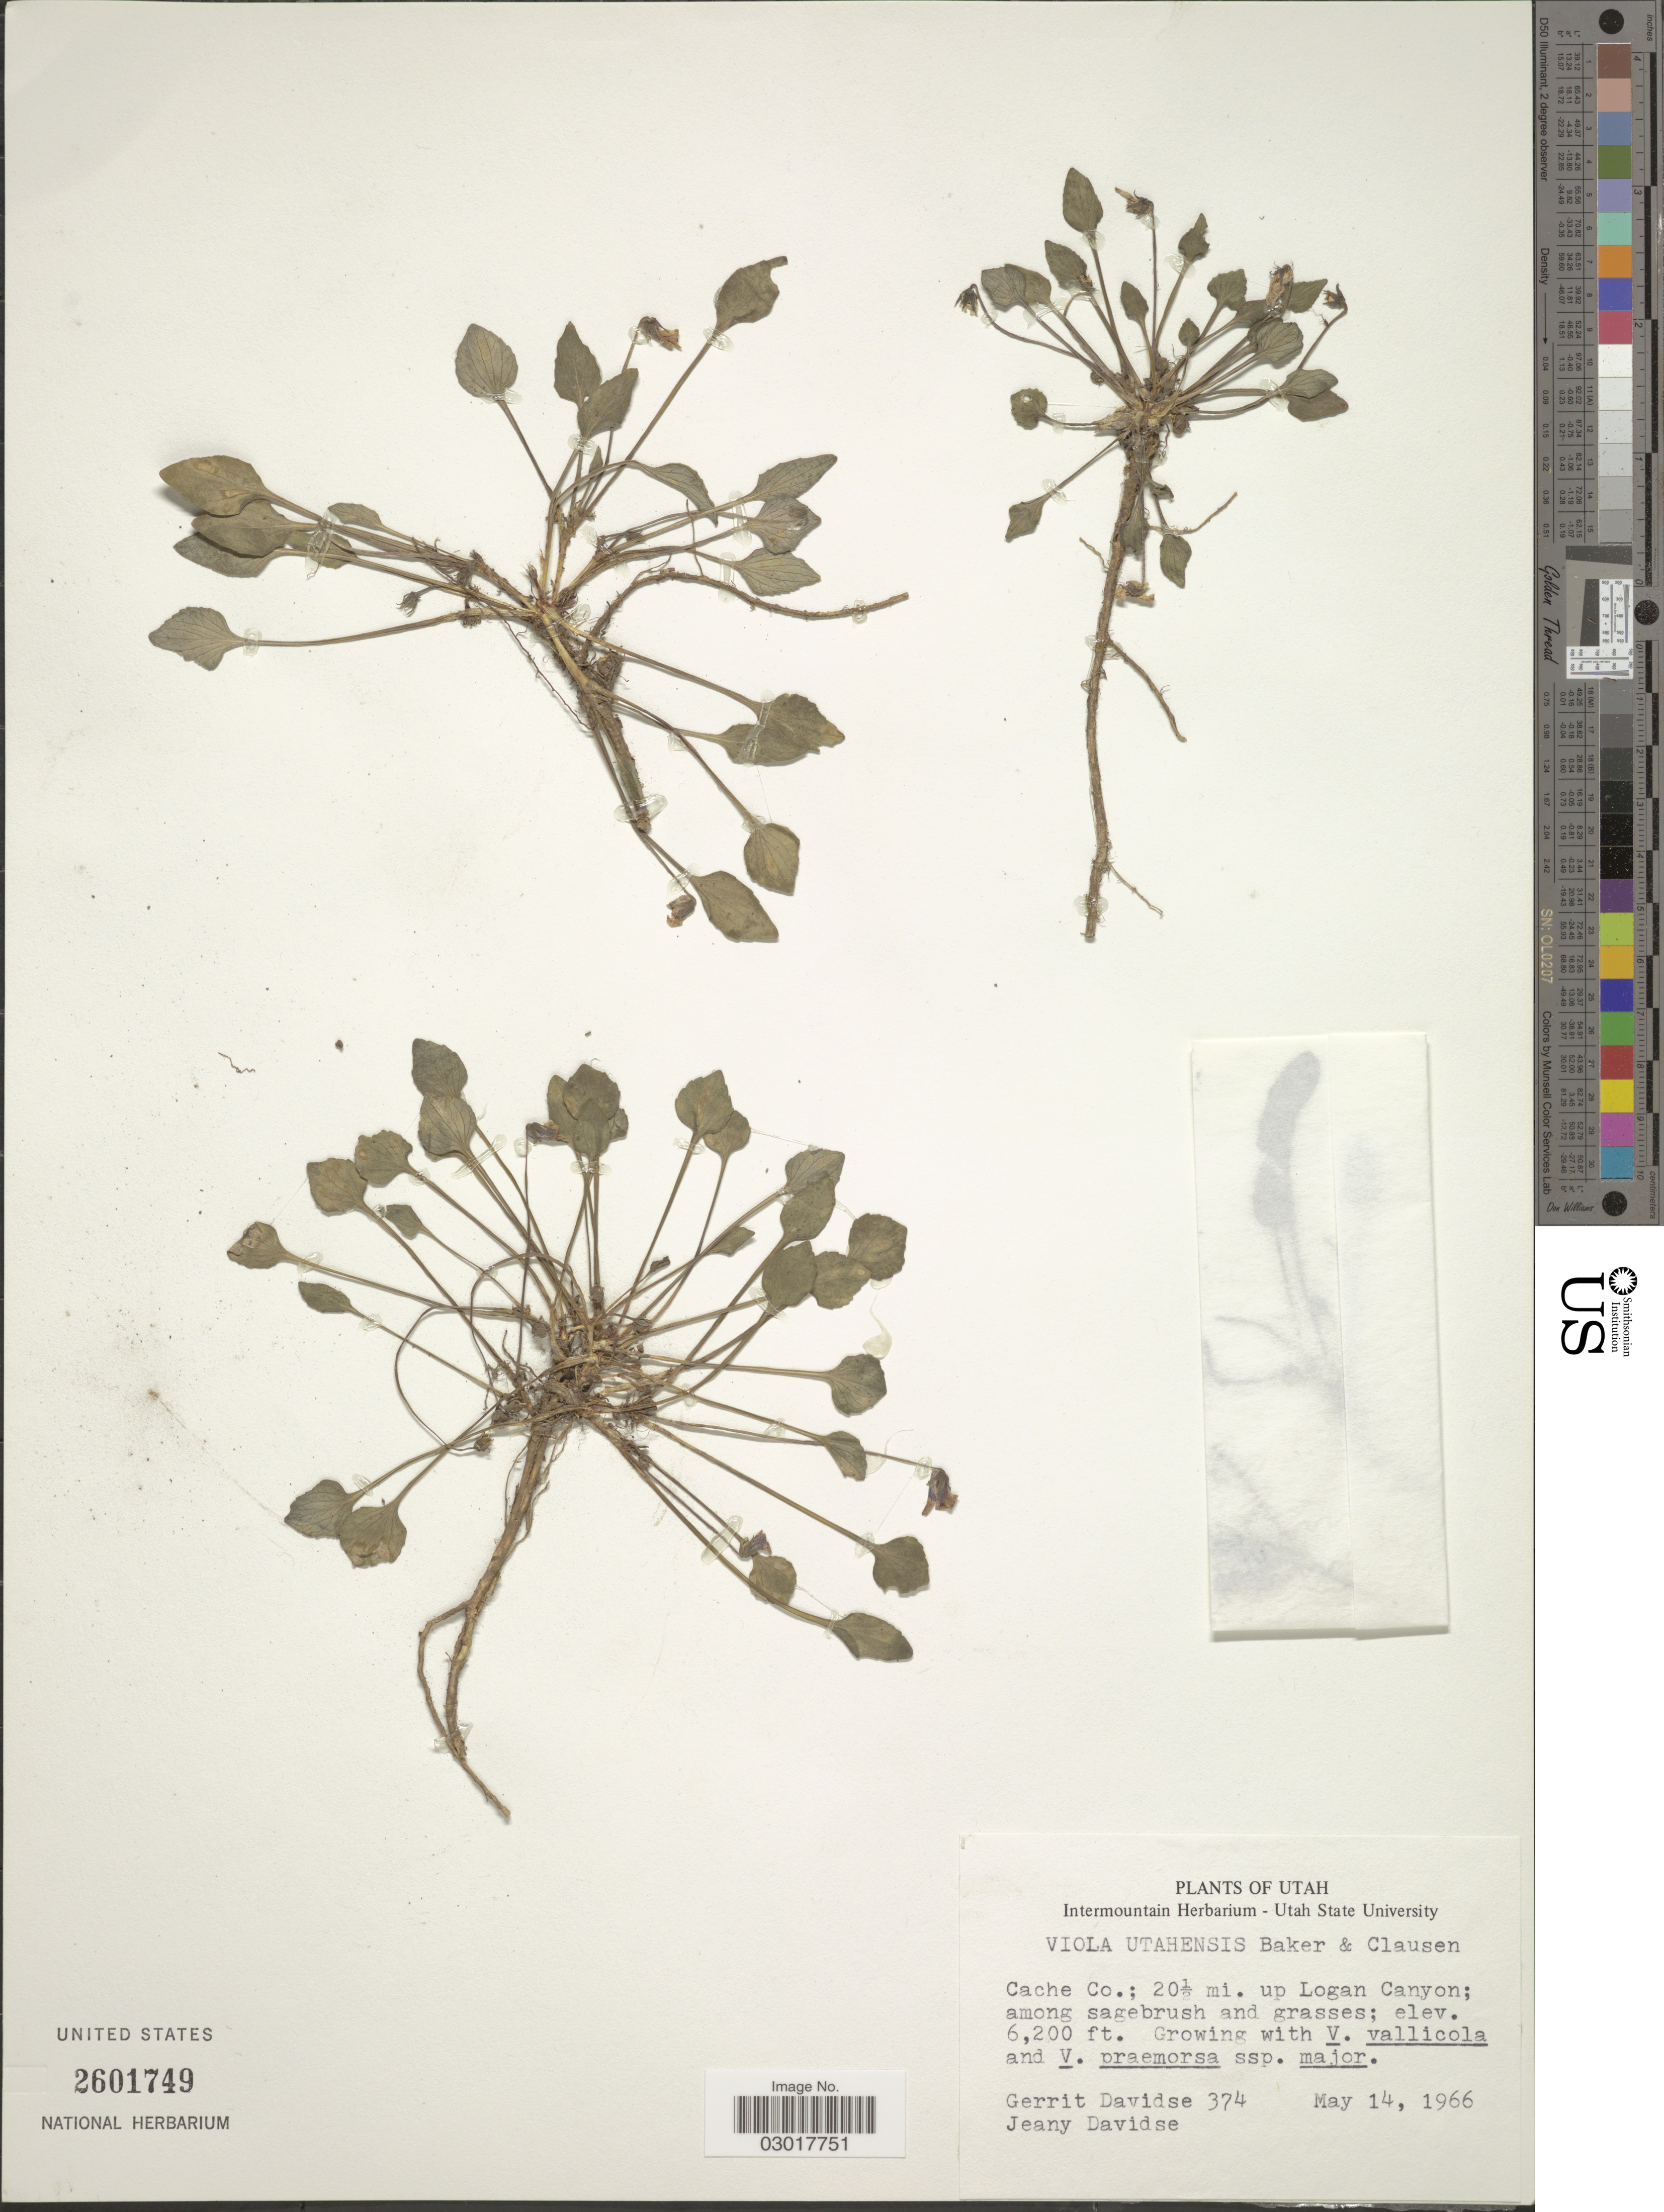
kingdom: Plantae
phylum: Tracheophyta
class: Magnoliopsida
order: Malpighiales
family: Violaceae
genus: Viola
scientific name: Viola utahensis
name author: M.S. Baker & J.C. Clausen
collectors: G. Davidse & J. Davidse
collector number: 374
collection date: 1966-05-14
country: United States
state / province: Utah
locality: Cache Co.; 20½ mi. up Logan Canyon.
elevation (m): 1890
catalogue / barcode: US 2601749